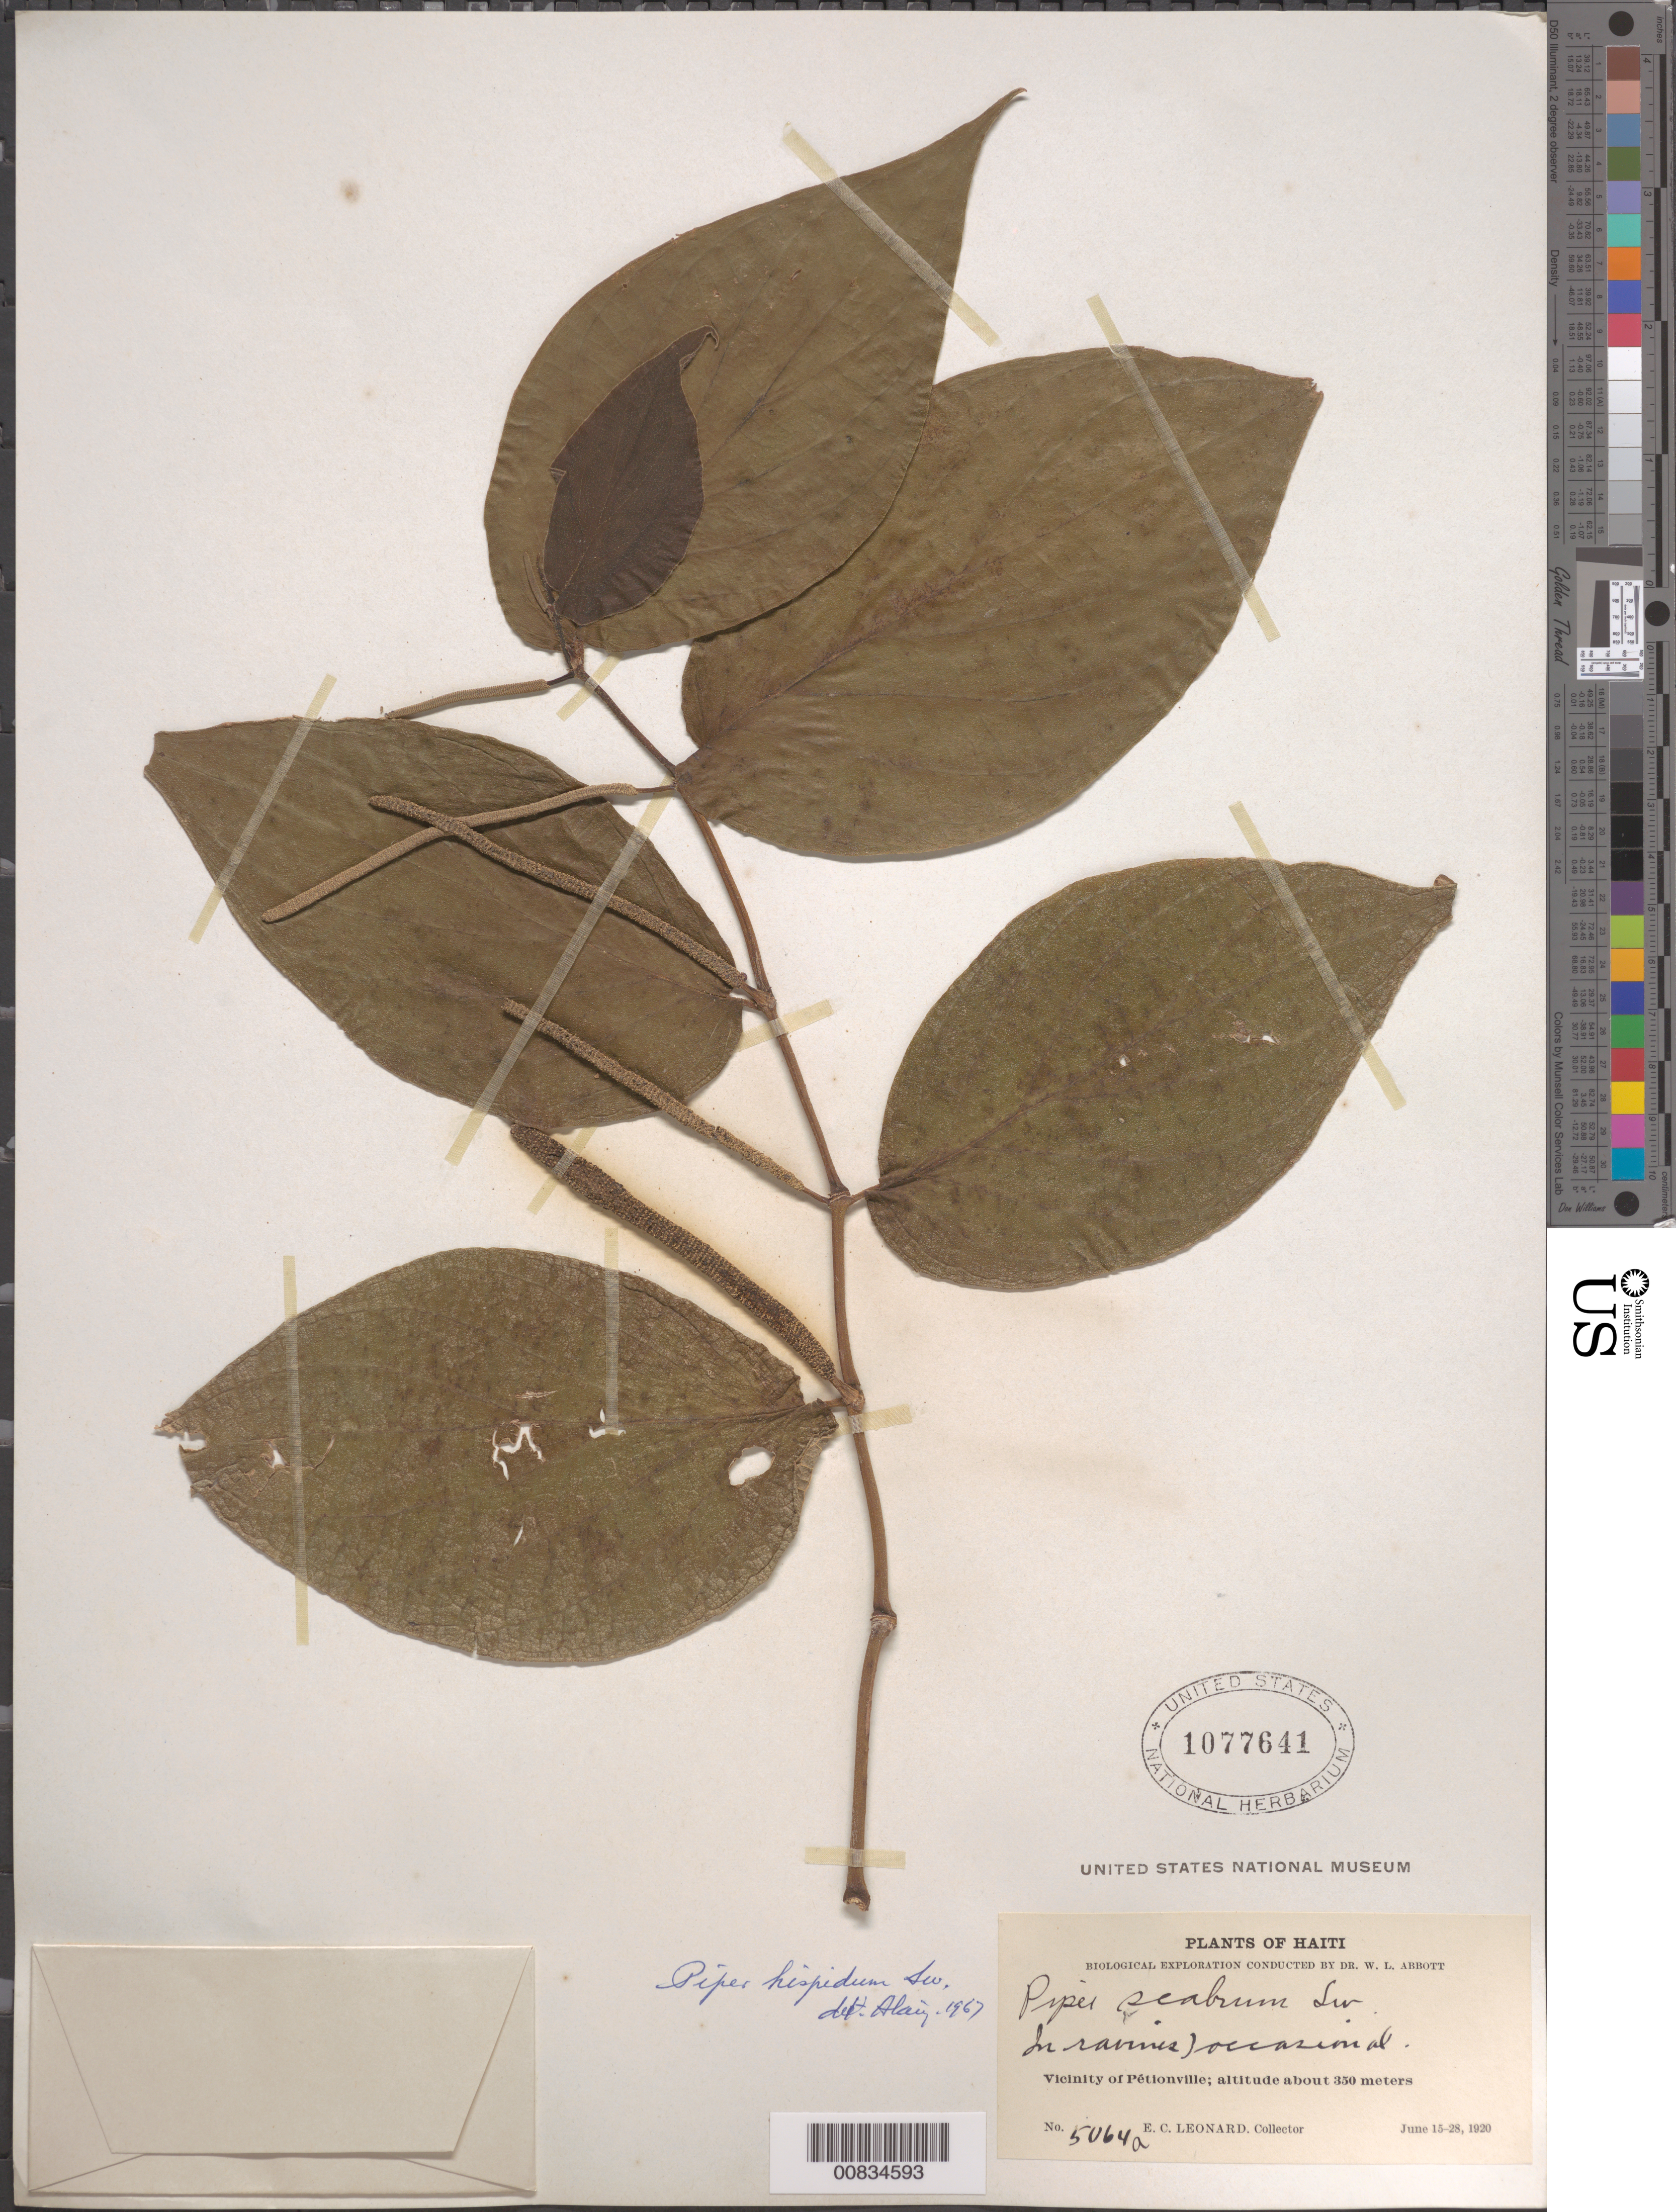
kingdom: Plantae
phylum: Tracheophyta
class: Magnoliopsida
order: Piperales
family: Piperaceae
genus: Piper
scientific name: Piper hispidum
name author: Sw.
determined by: Liogier, Alain H.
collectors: E. C. Leonard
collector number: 5064a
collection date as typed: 15 Jun 1920 to 28 Jun 1920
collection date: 1920-06-15/1920-06-28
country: Haiti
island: Hispaniola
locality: Vicinity of Pétionville.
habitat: Ravines.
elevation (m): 350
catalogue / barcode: US 1077641